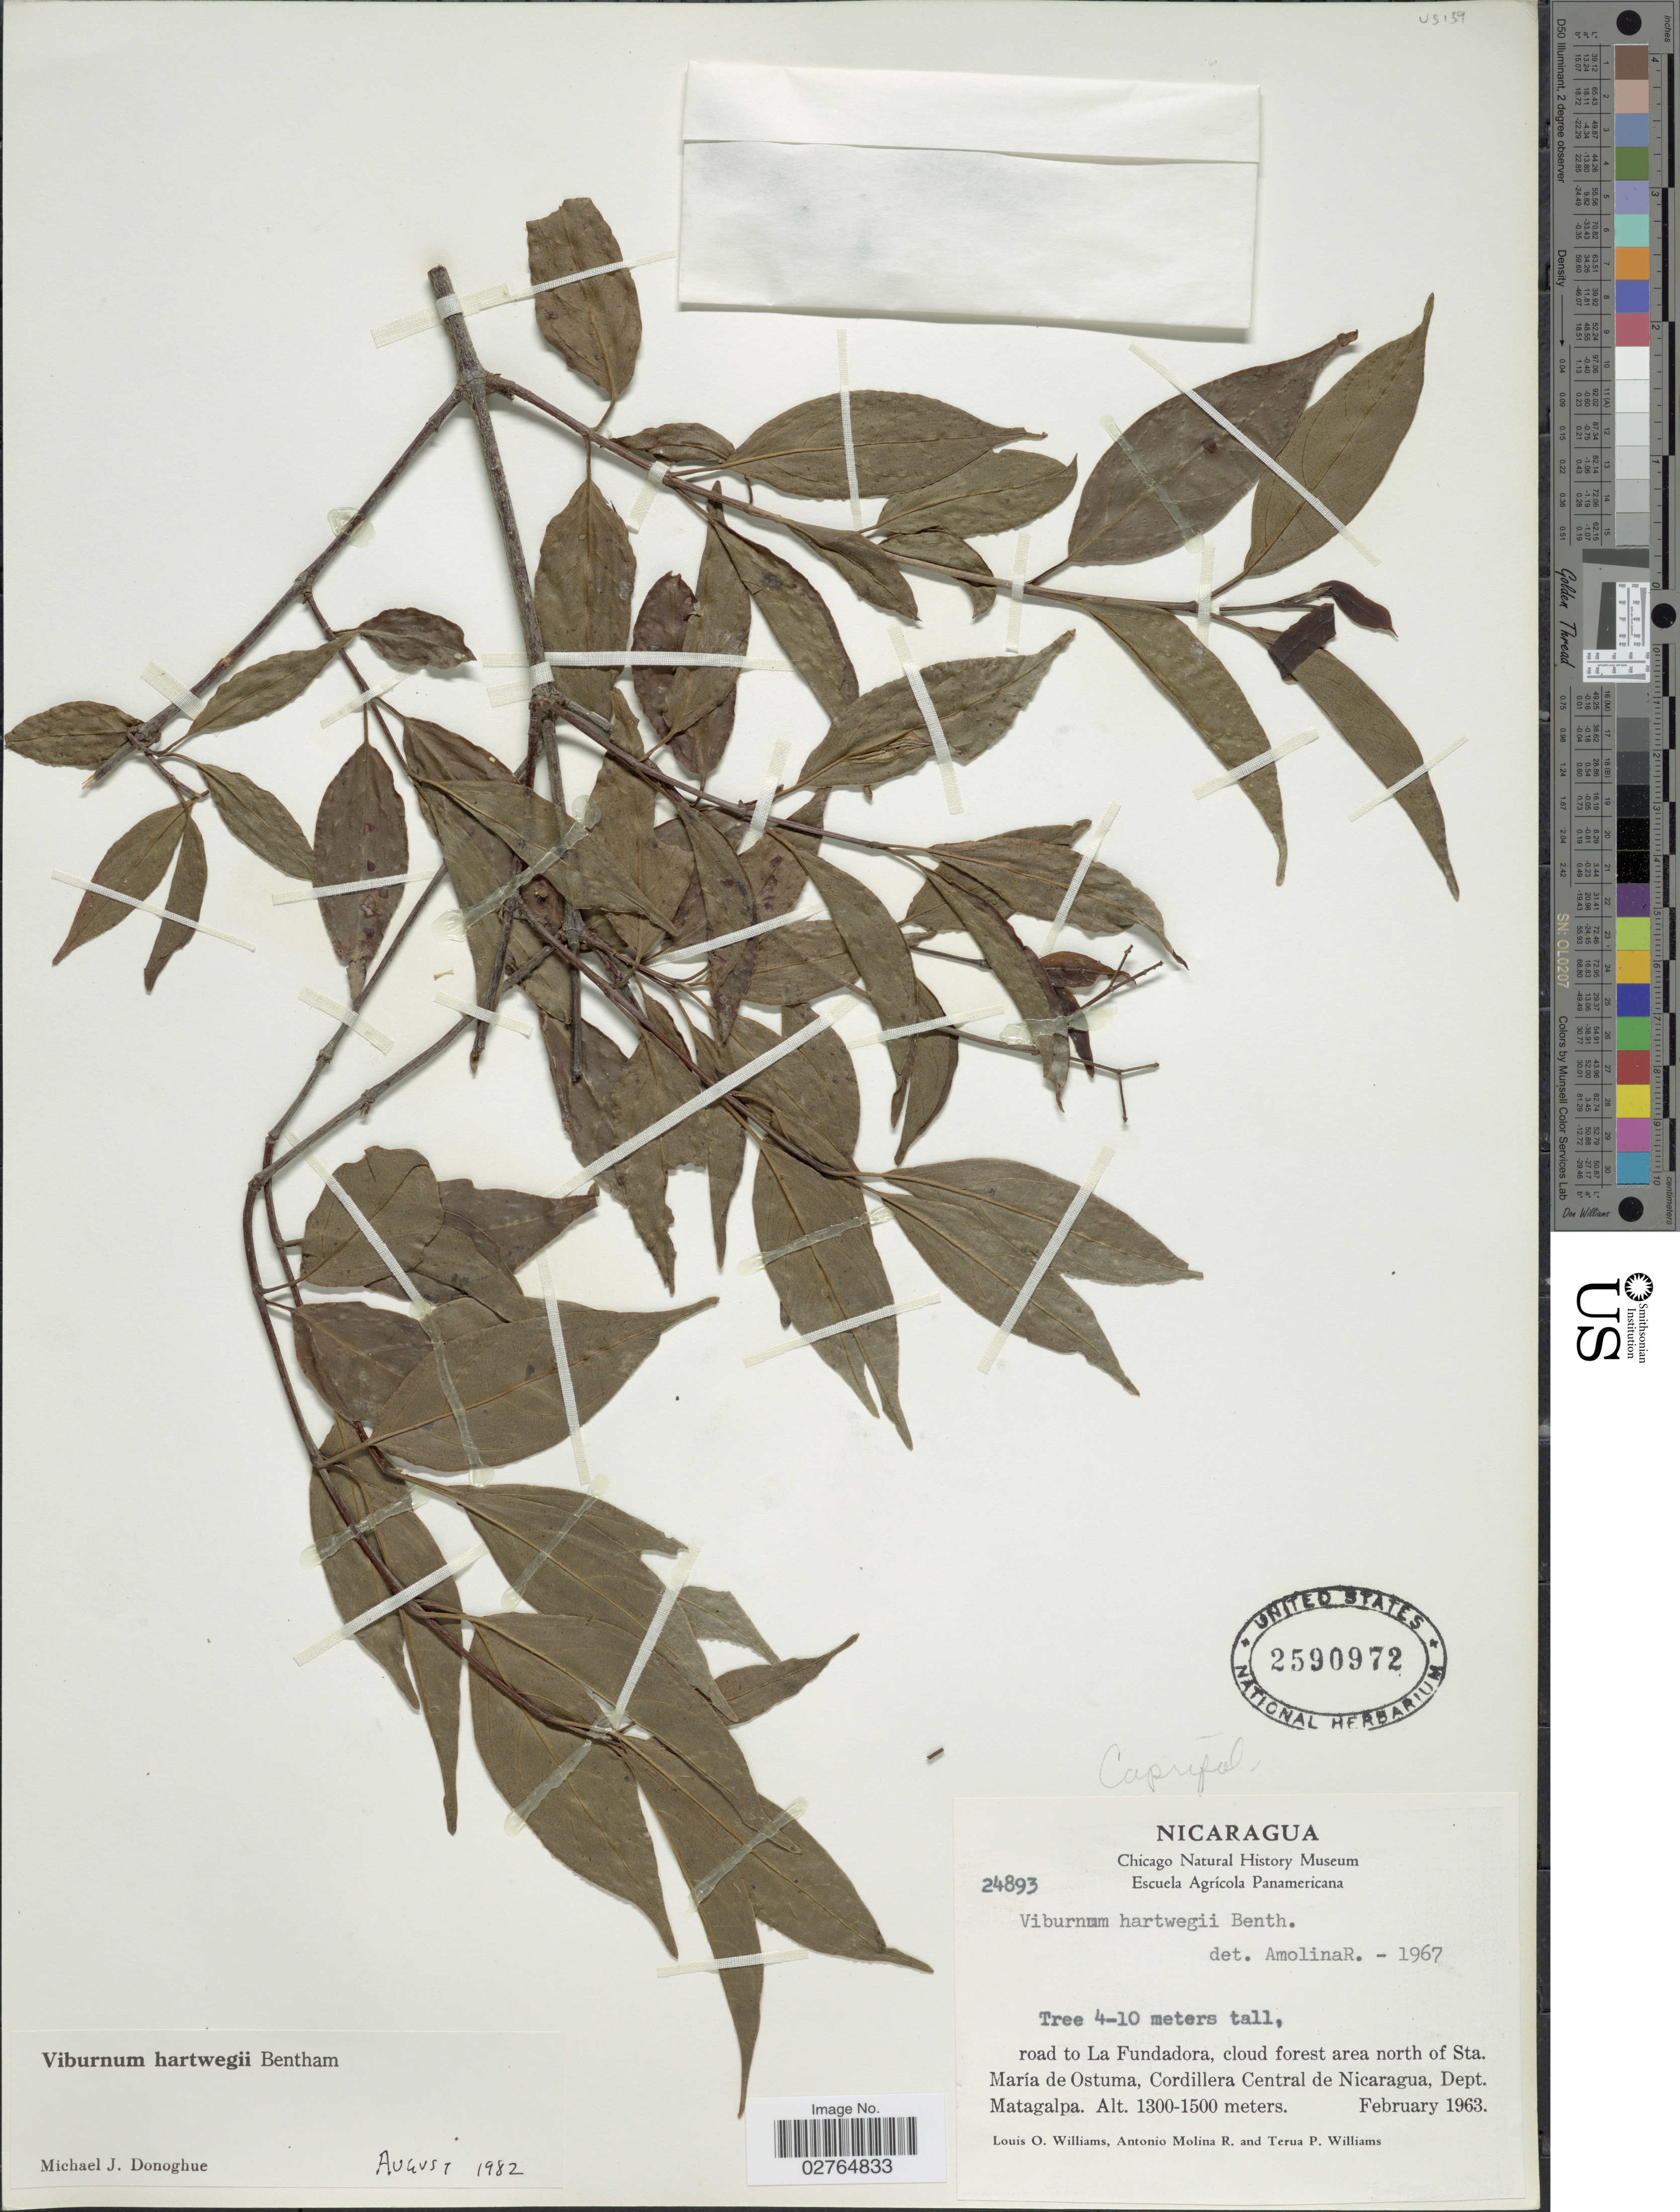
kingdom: Plantae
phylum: Tracheophyta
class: Magnoliopsida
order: Dipsacales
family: Viburnaceae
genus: Viburnum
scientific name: Viburnum hartwegii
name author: Benth.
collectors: L. O. Williams, A. Molina R. & T. Williams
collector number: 24893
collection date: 1963-02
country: Nicaragua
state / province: Matagalpa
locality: Road to La Fundadora, cloud forest area north of Sta. María de Ostuma, Cordillera Central de Nicaragua. Dept. Matagalpa.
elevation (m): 1300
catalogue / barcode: US 2590972